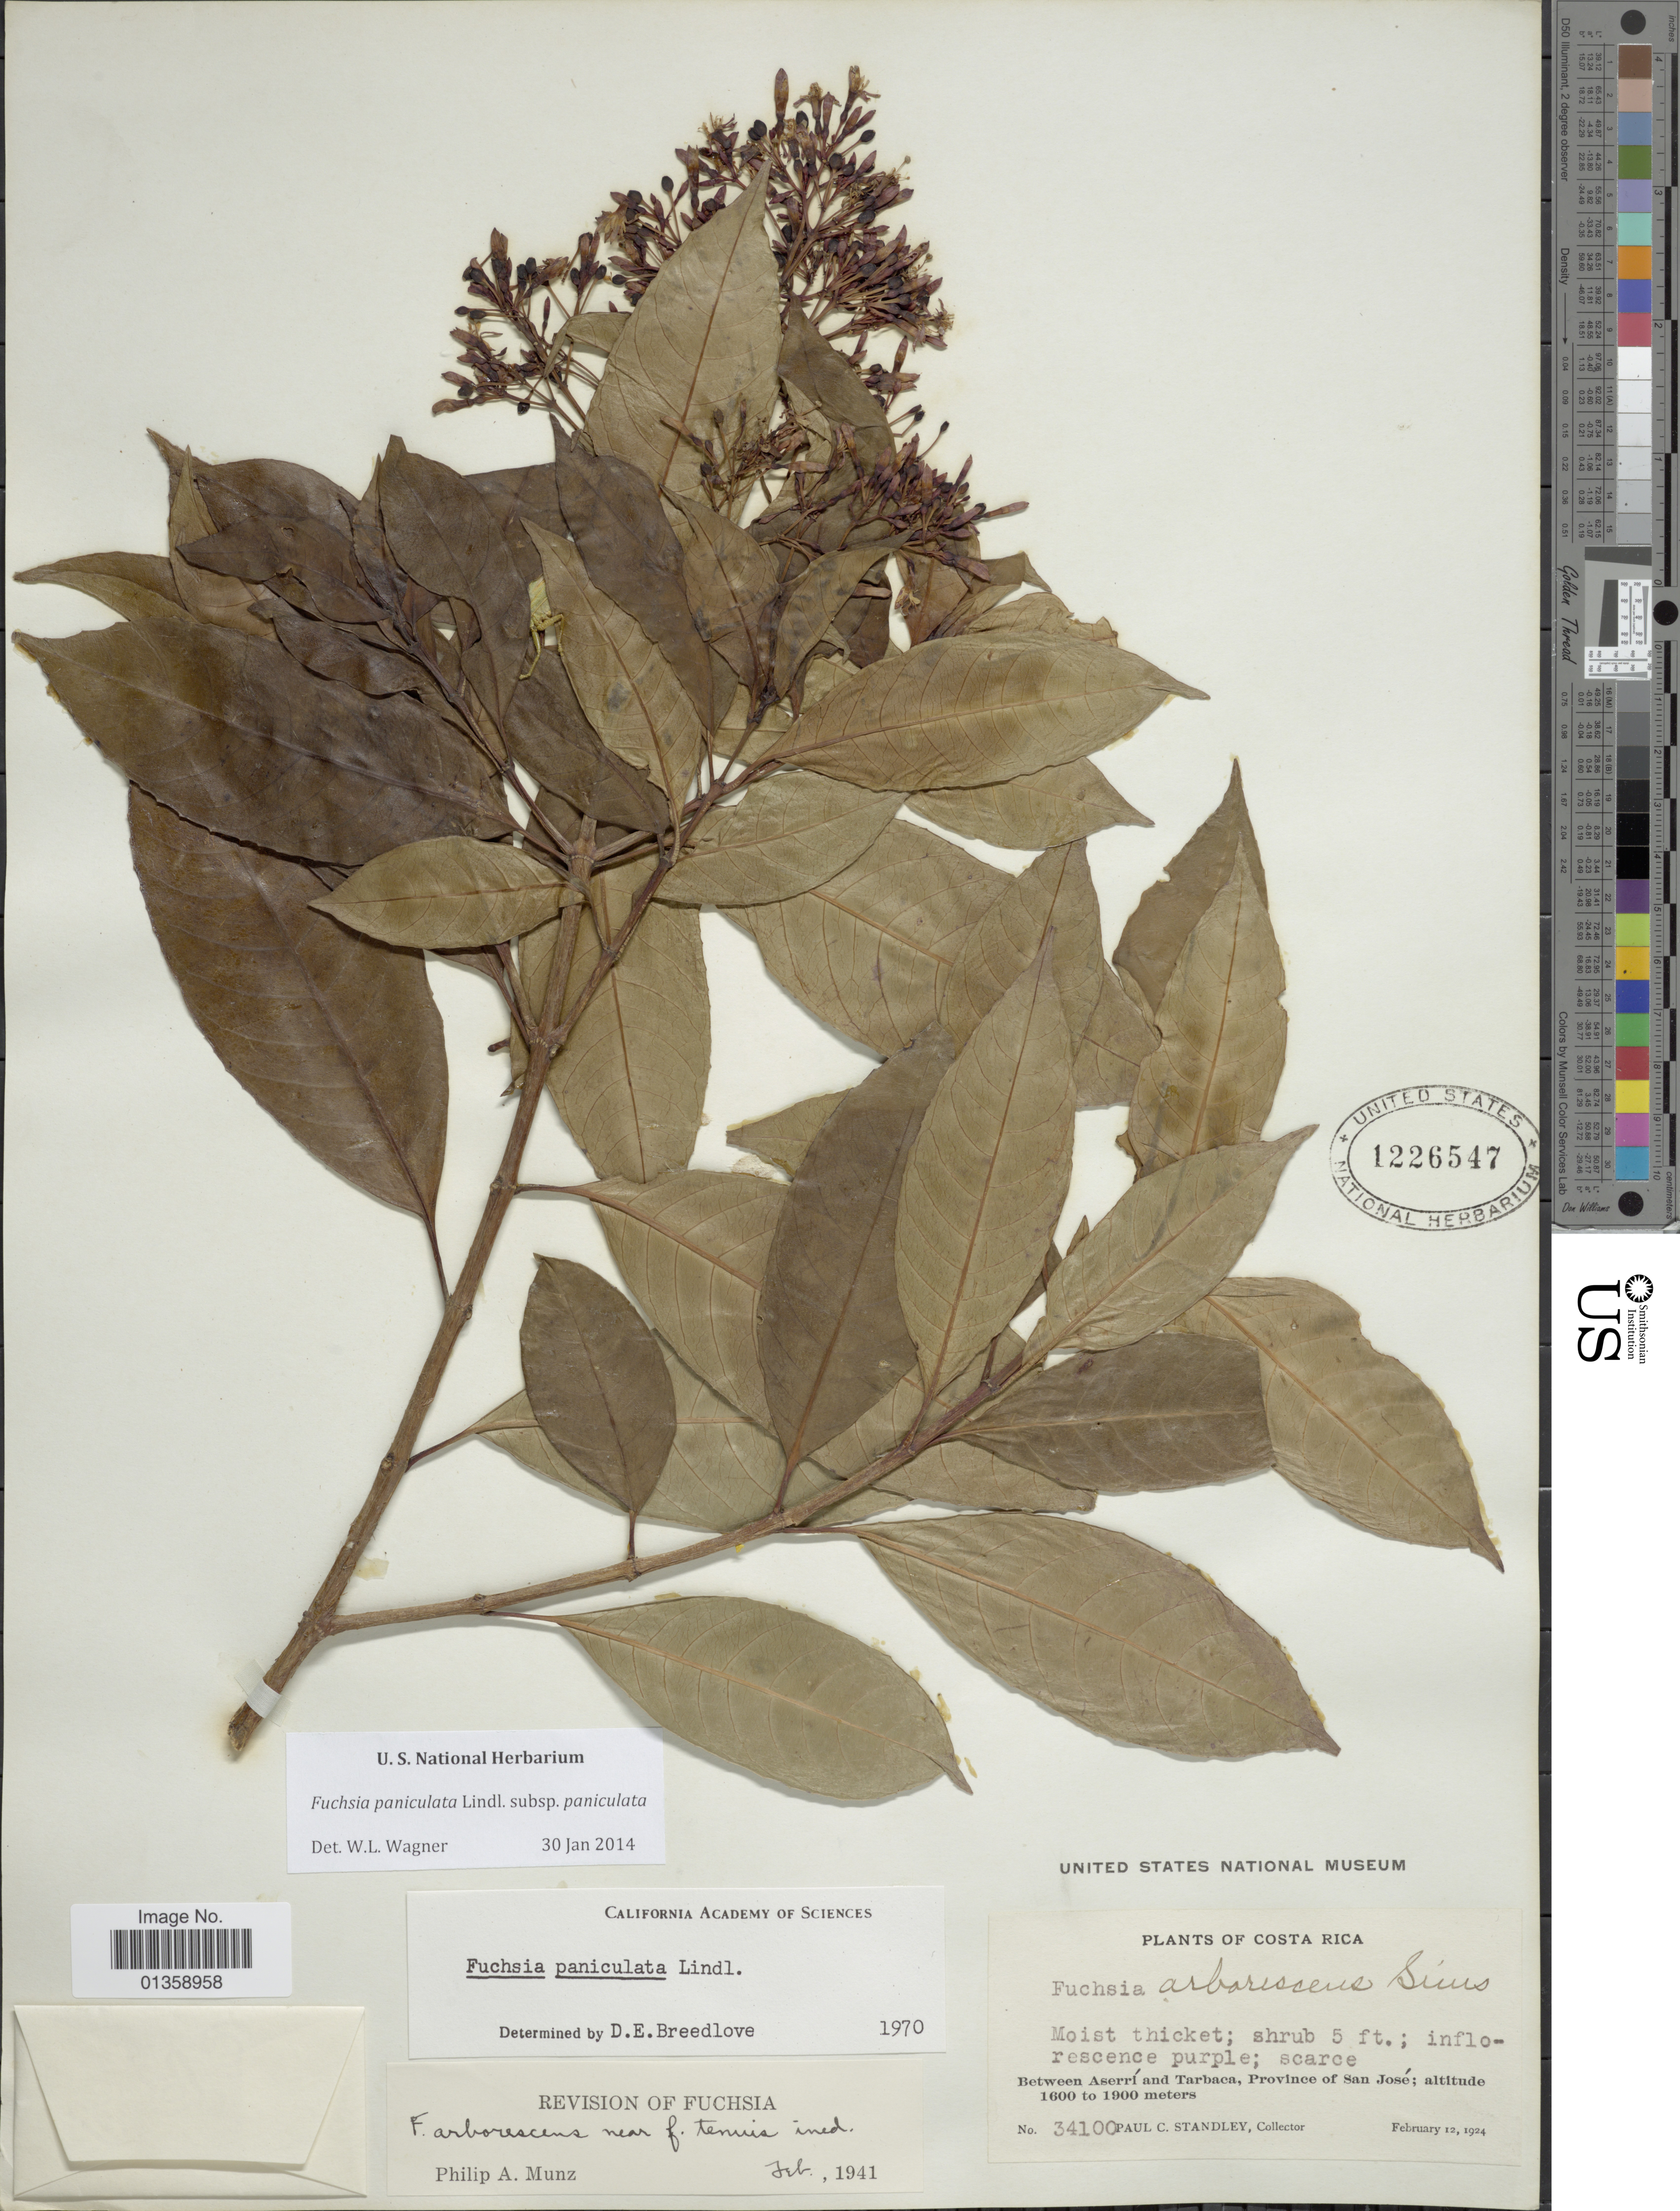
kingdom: Plantae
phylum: Tracheophyta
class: Magnoliopsida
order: Myrtales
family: Onagraceae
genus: Fuchsia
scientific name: Fuchsia paniculata subsp. paniculata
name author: Lindl.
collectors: P. C. Standley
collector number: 34100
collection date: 1924-02-12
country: Costa Rica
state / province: San José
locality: Between Aserrí and Tarbaca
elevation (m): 1600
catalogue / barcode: US 1226547